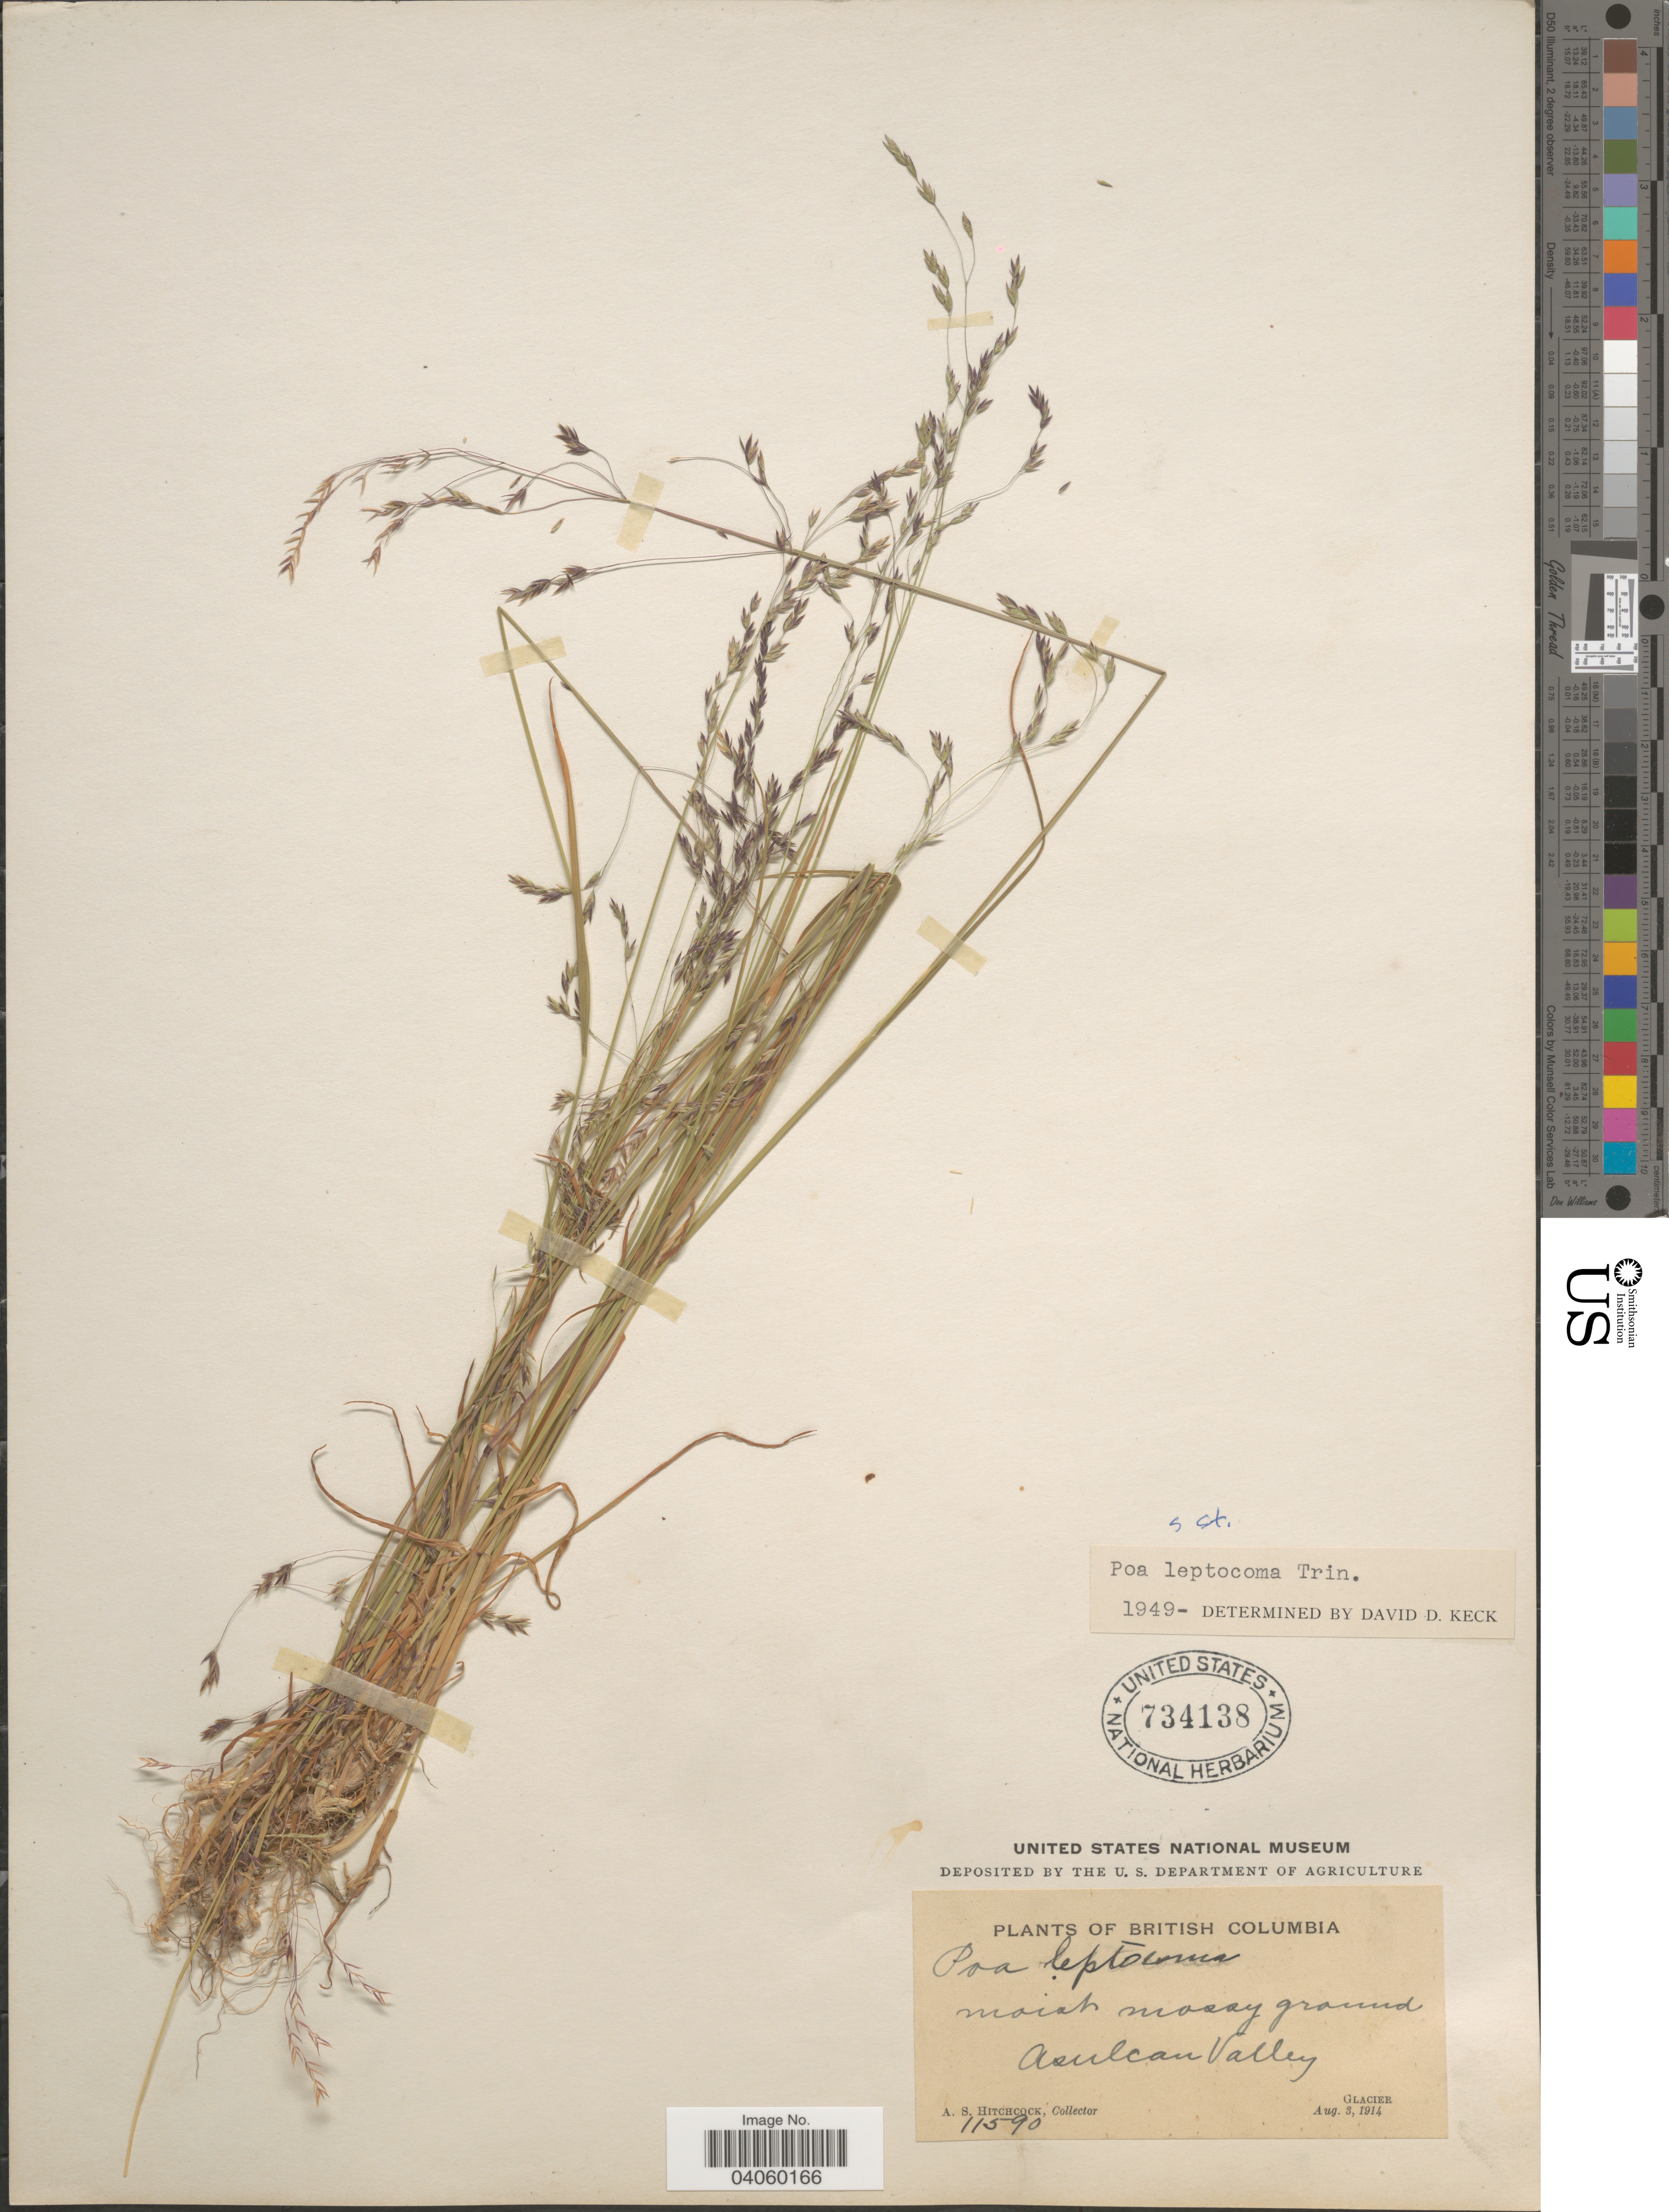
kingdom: Plantae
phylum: Tracheophyta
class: Liliopsida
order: Poales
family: Poaceae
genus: Poa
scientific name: Poa leptocoma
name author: Trin.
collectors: A. S. Hitchcock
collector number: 11590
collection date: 1914-08-03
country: Canada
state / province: British Columbia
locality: Asulcan Valley. Glacier.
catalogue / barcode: US 734138